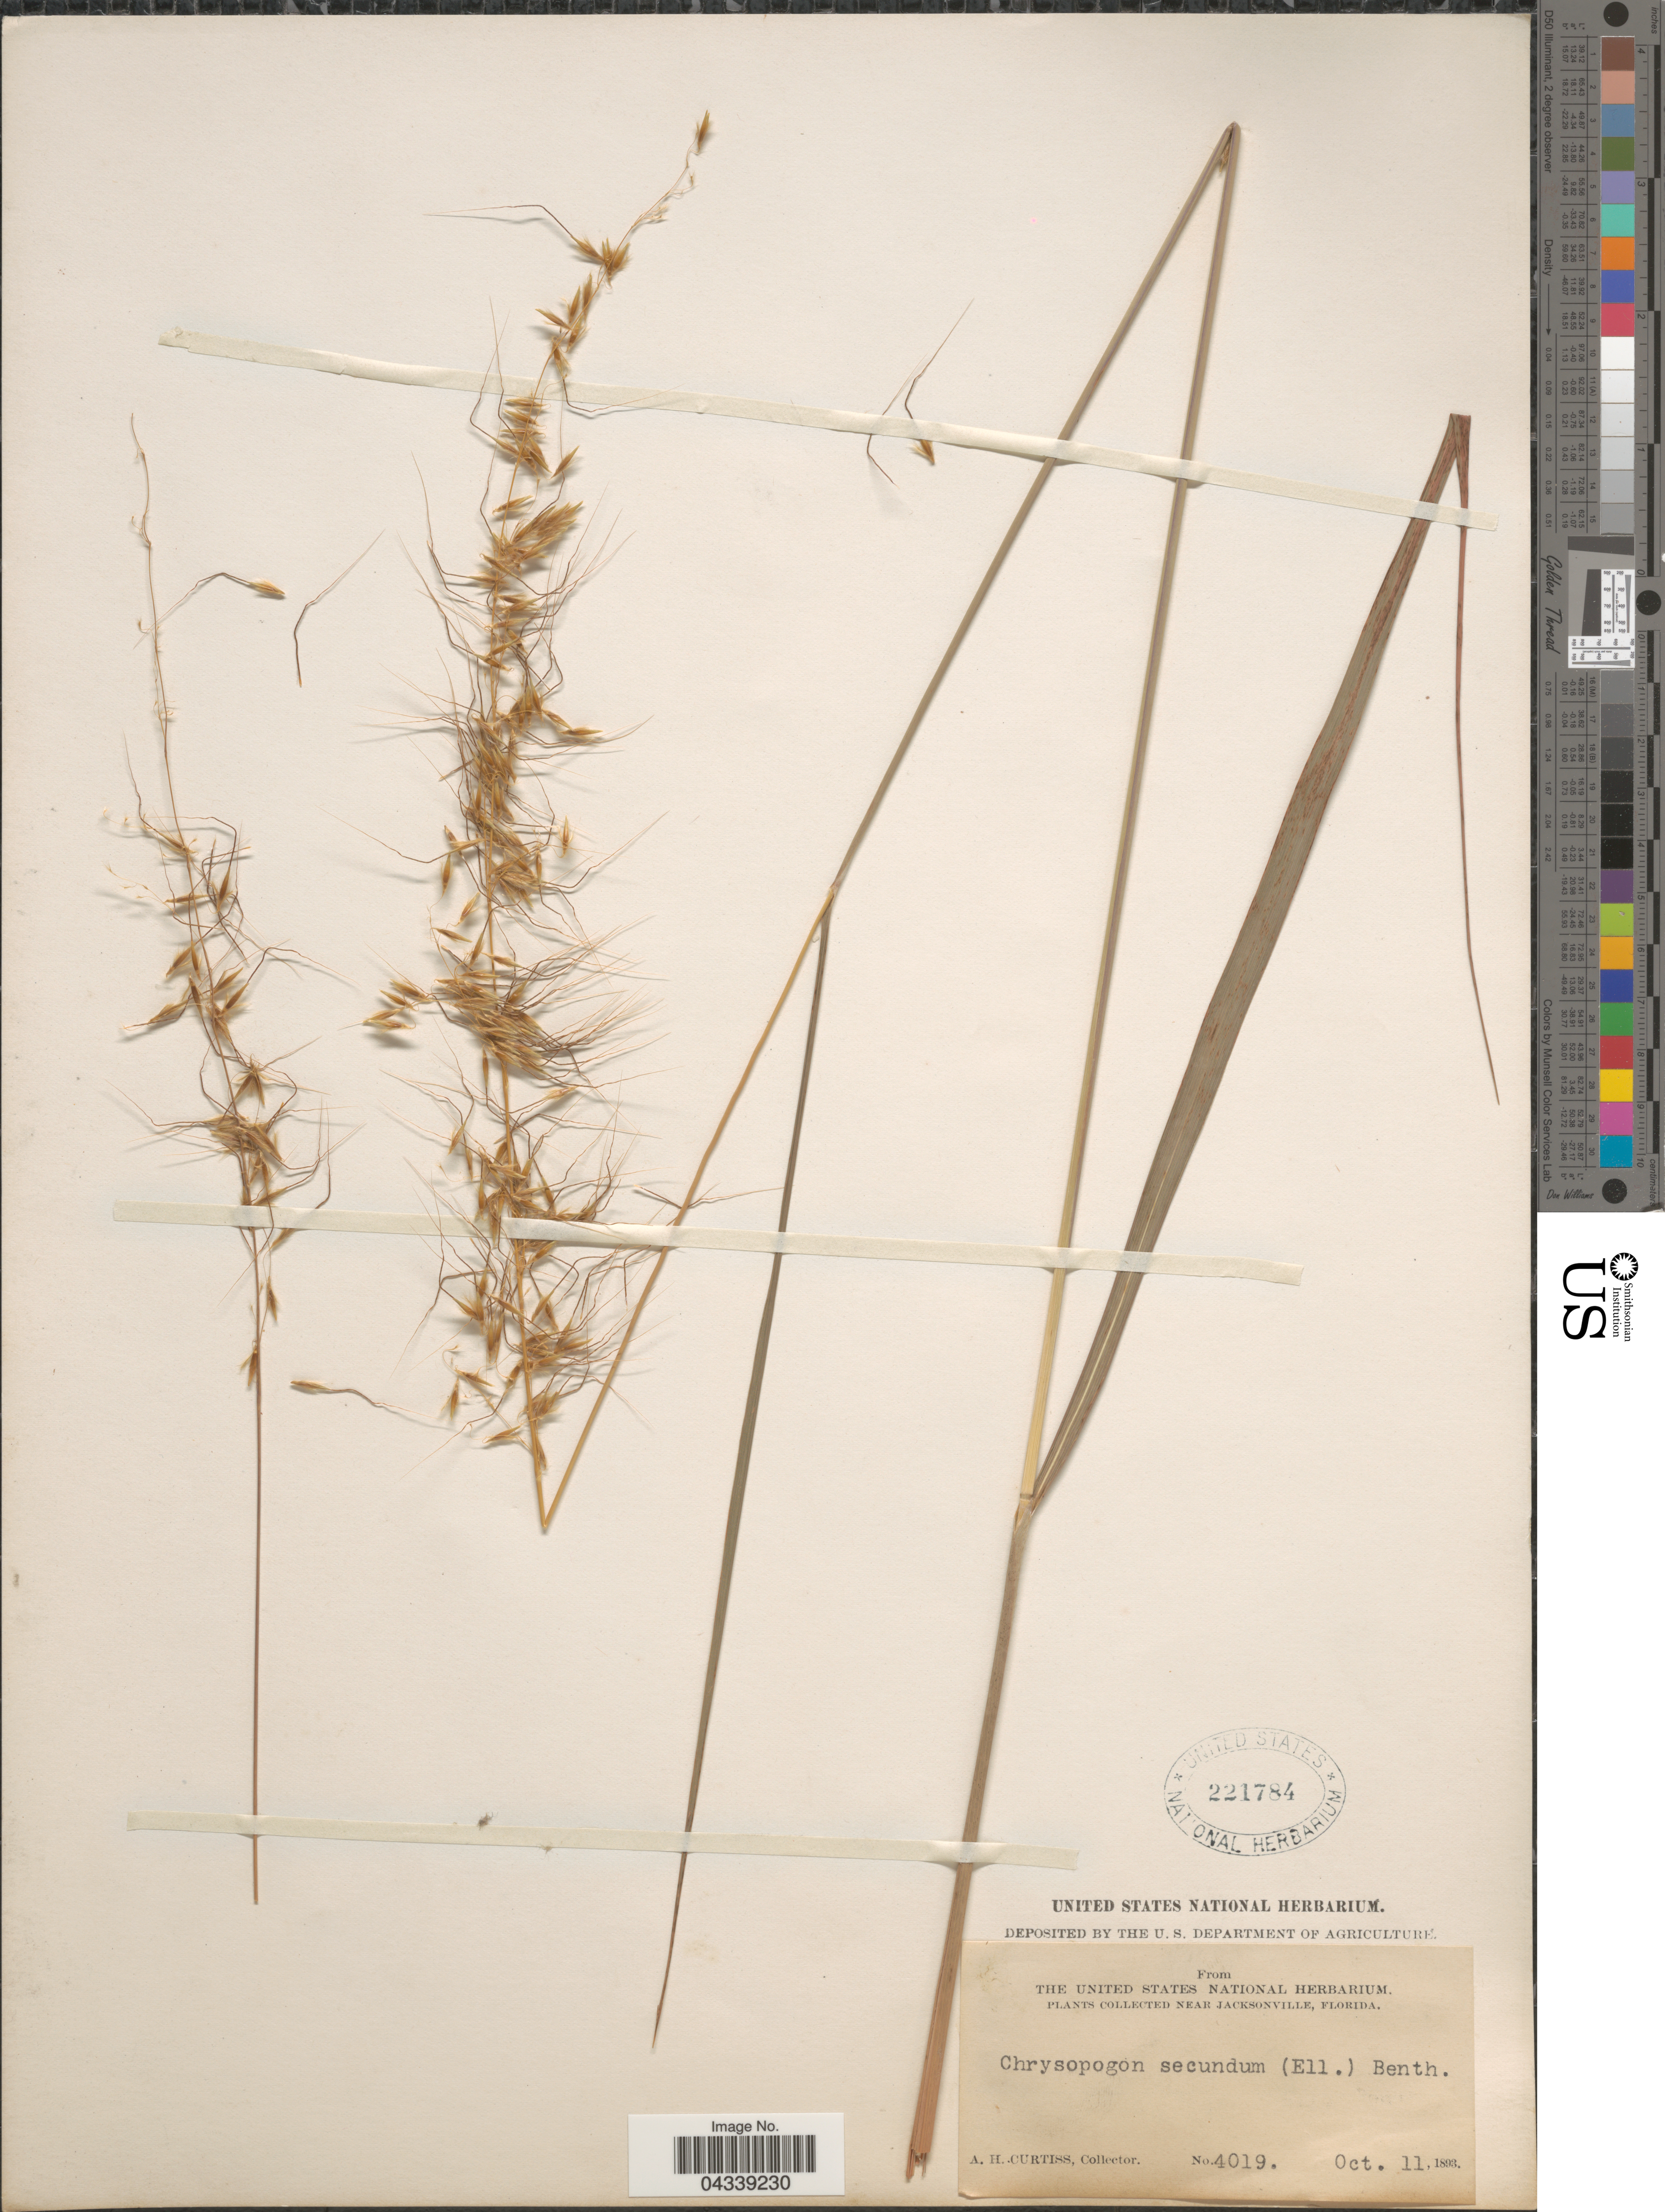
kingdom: Plantae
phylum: Tracheophyta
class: Liliopsida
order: Poales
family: Poaceae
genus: Sorghastrum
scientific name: Sorghastrum secundum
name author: (Elliott) Nash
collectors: A. H. Curtiss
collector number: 4019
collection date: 1893-10-11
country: United States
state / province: Florida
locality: Near Jacksonville.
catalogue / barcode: US 221784